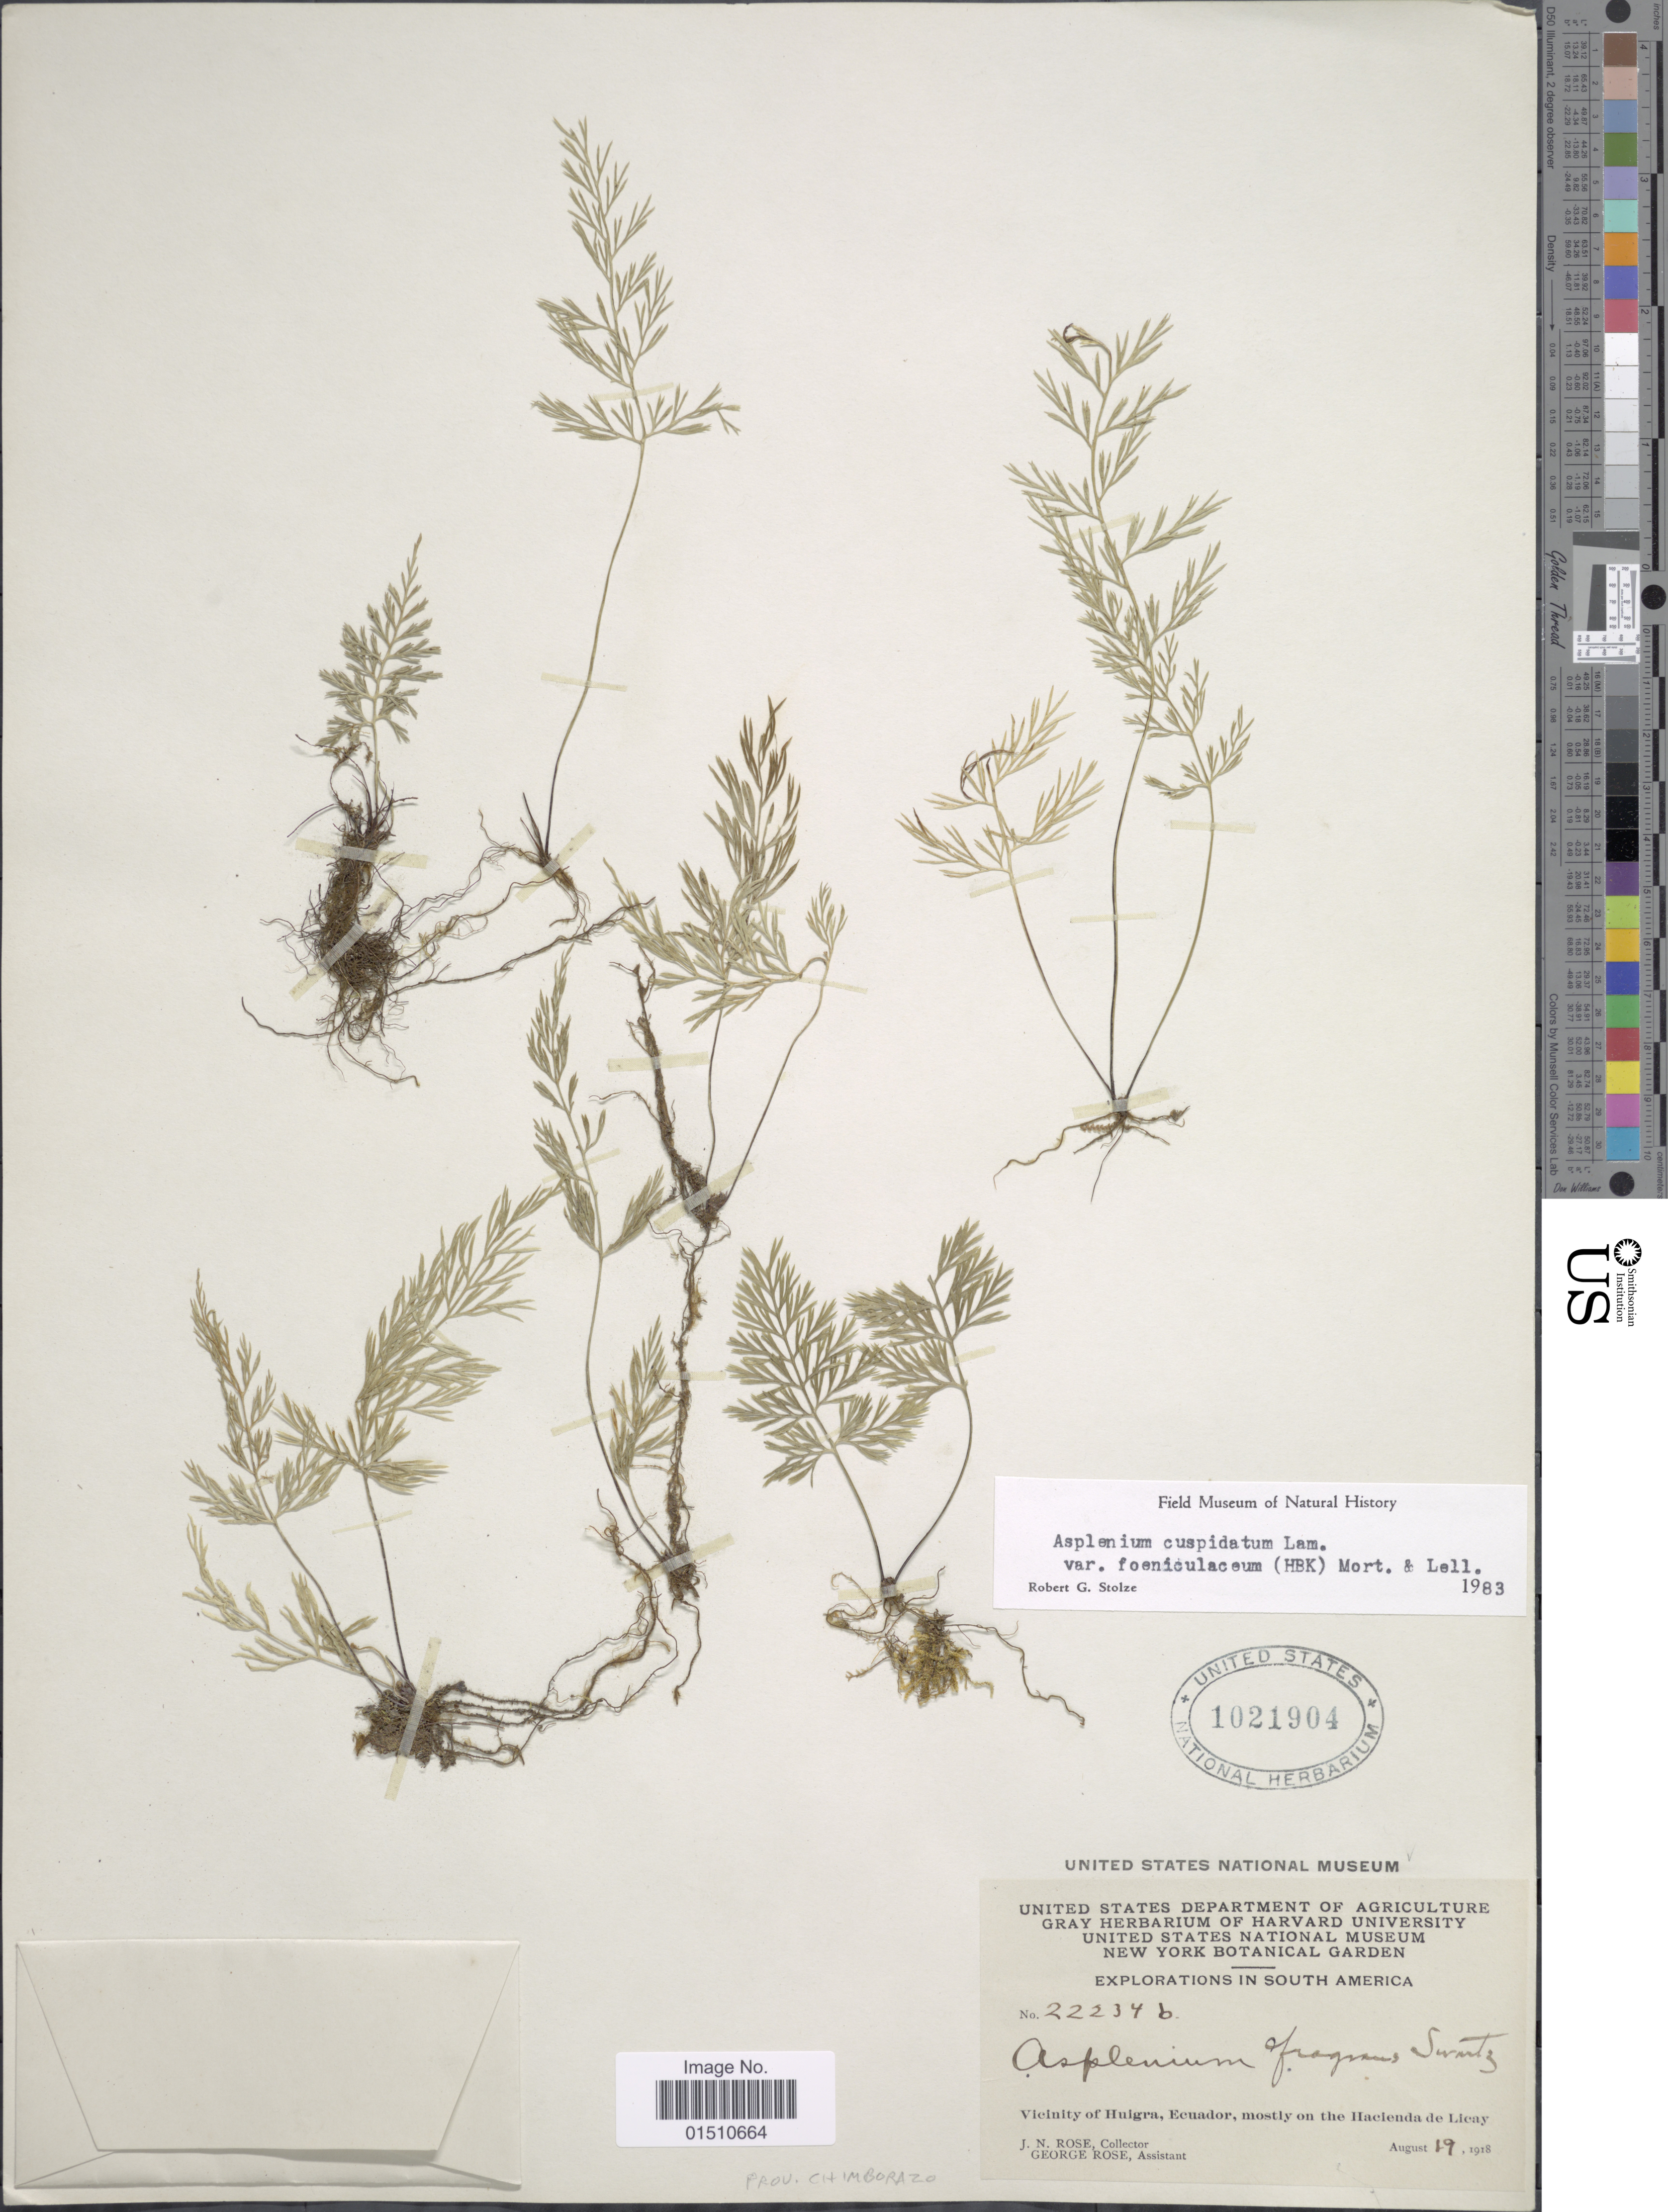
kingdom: Plantae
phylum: Tracheophyta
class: Polypodiopsida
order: Polypodiales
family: Aspleniaceae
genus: Asplenium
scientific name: Asplenium cuspidatum var. foeniculaceum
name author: (Kunth) C.V. Morton & Lellinger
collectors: J. N. Rose & G. Rose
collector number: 22234b*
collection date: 1918-08-19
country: Ecuador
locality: South America, Ecuador, Vicinity of Huigra, mostly on the Hacienda de Licay.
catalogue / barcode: US 1021904